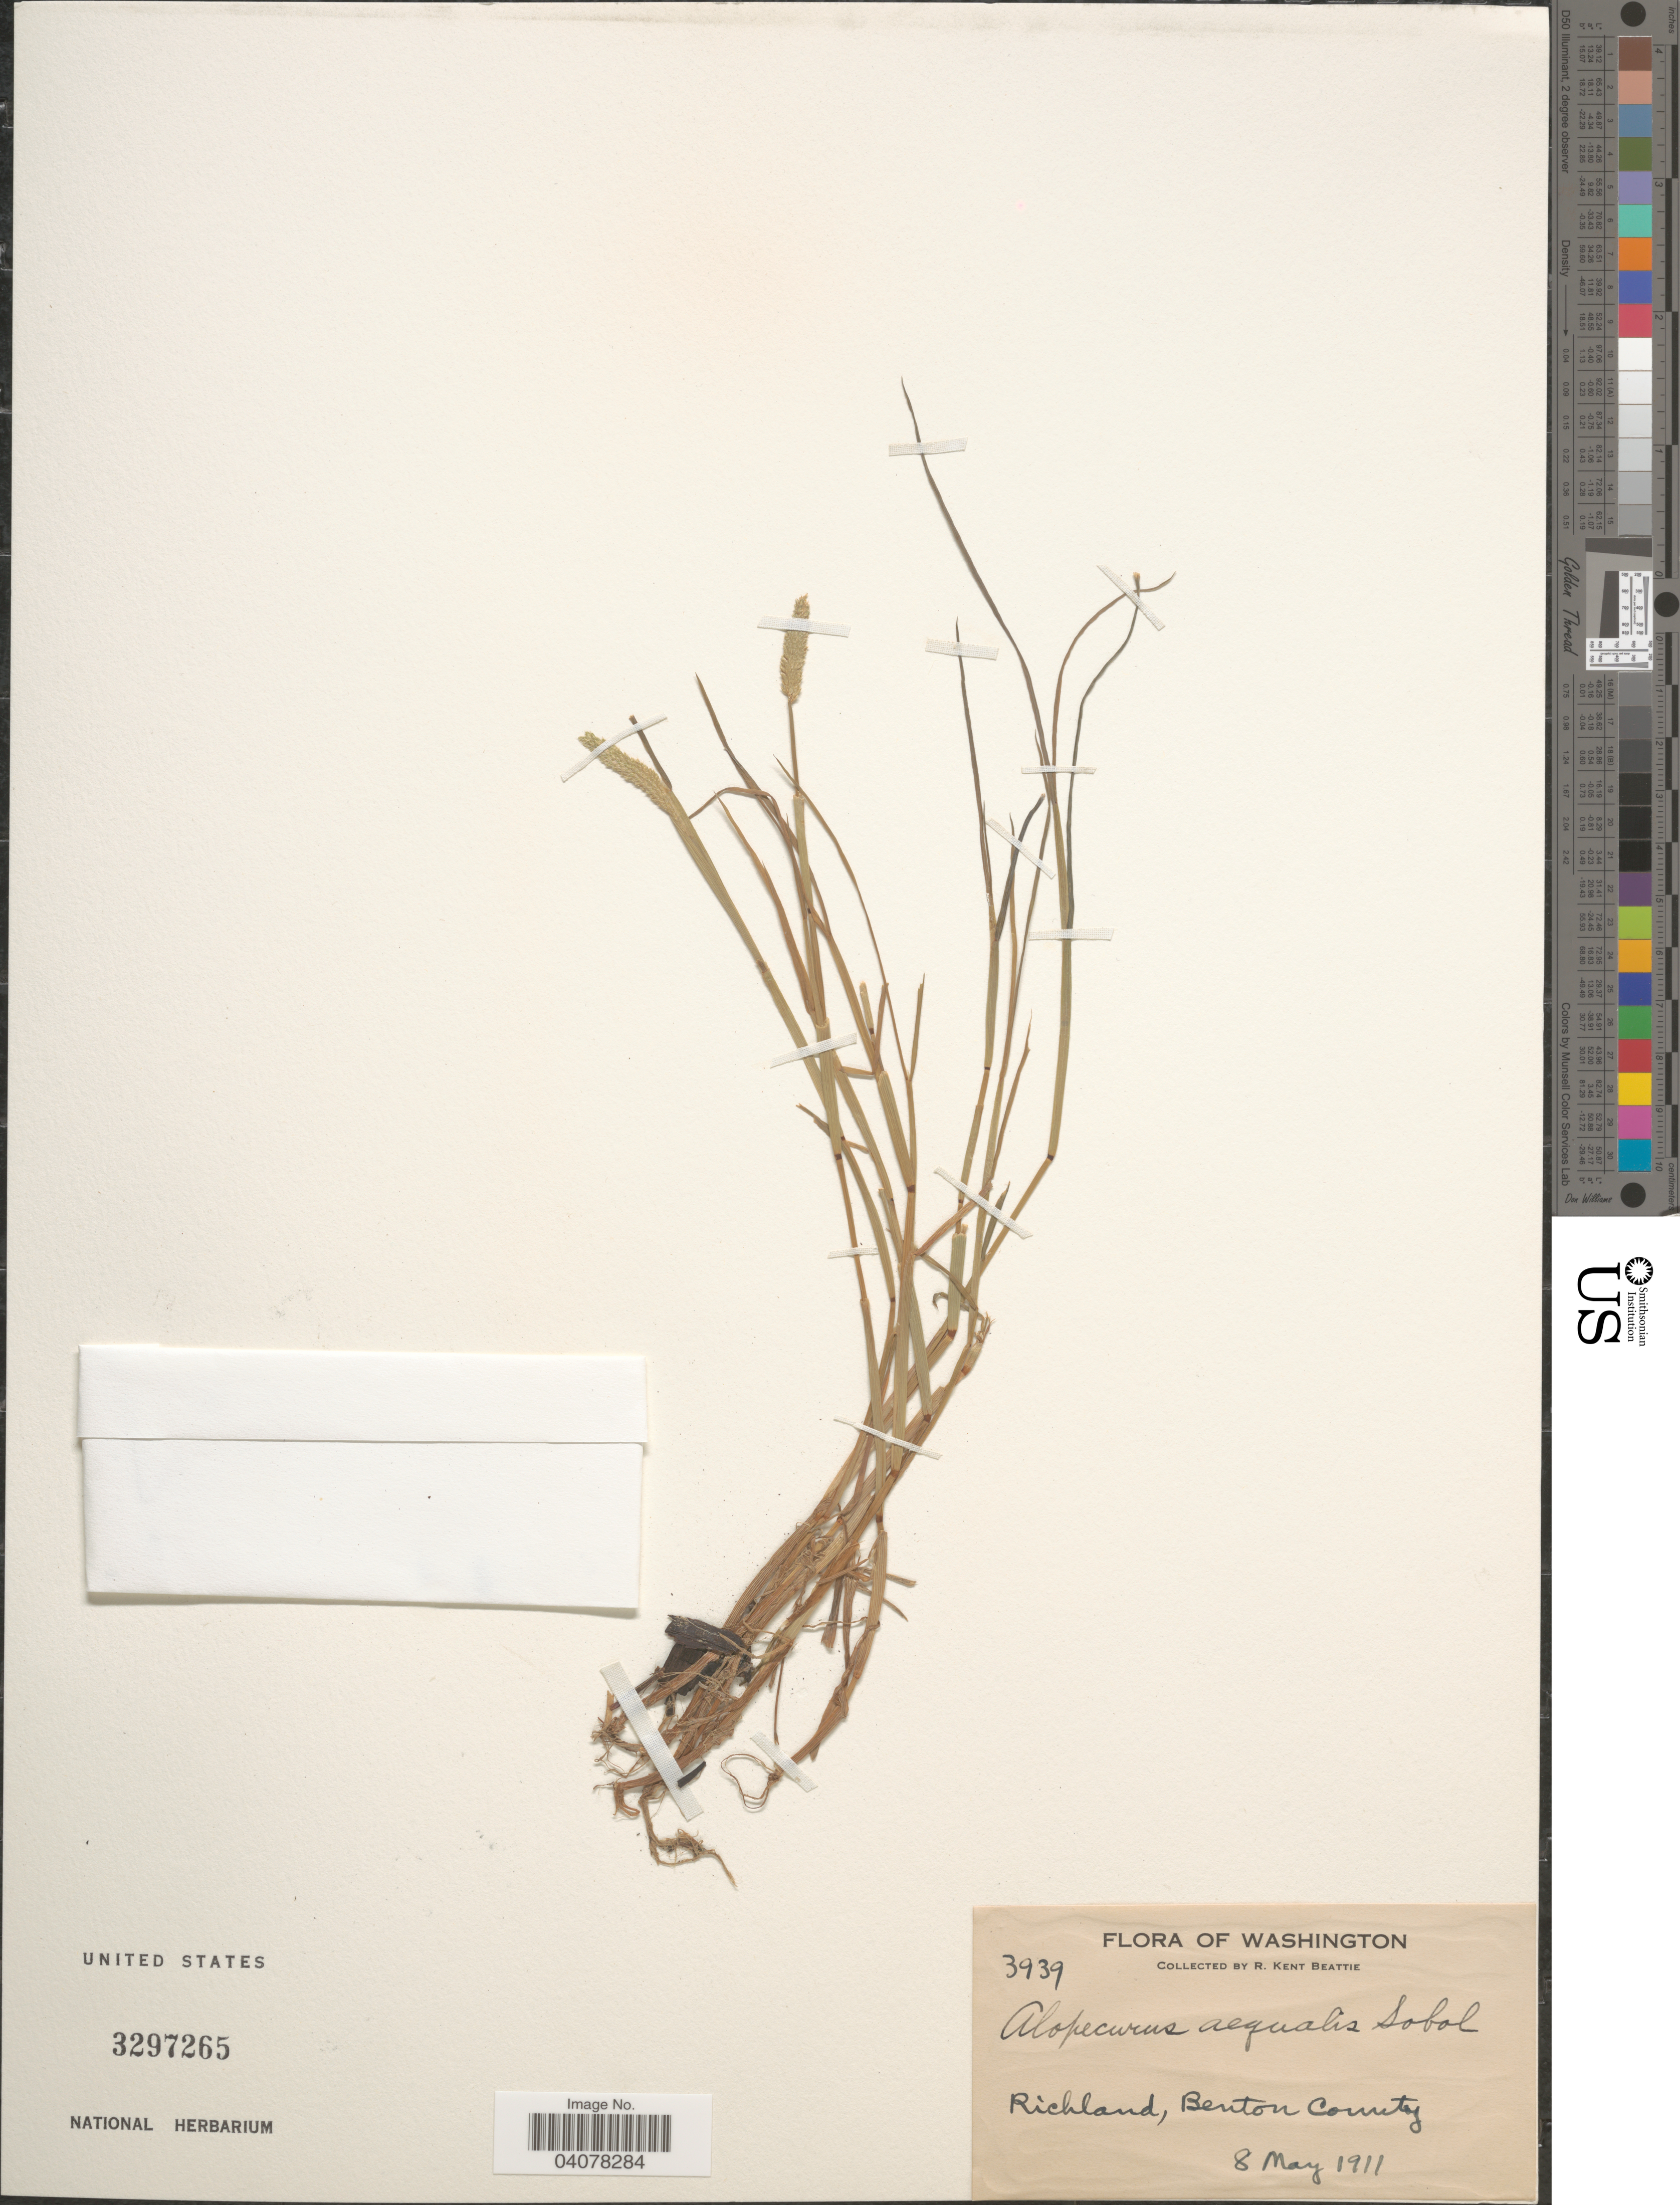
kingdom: Plantae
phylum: Tracheophyta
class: Liliopsida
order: Poales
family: Poaceae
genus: Alopecurus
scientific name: Alopecurus aequalis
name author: Sobol.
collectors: R. K. Beattie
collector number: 3939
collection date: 1911-05-08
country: United States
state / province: Washington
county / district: Benton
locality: Richland, Benton County.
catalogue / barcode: US 3297265